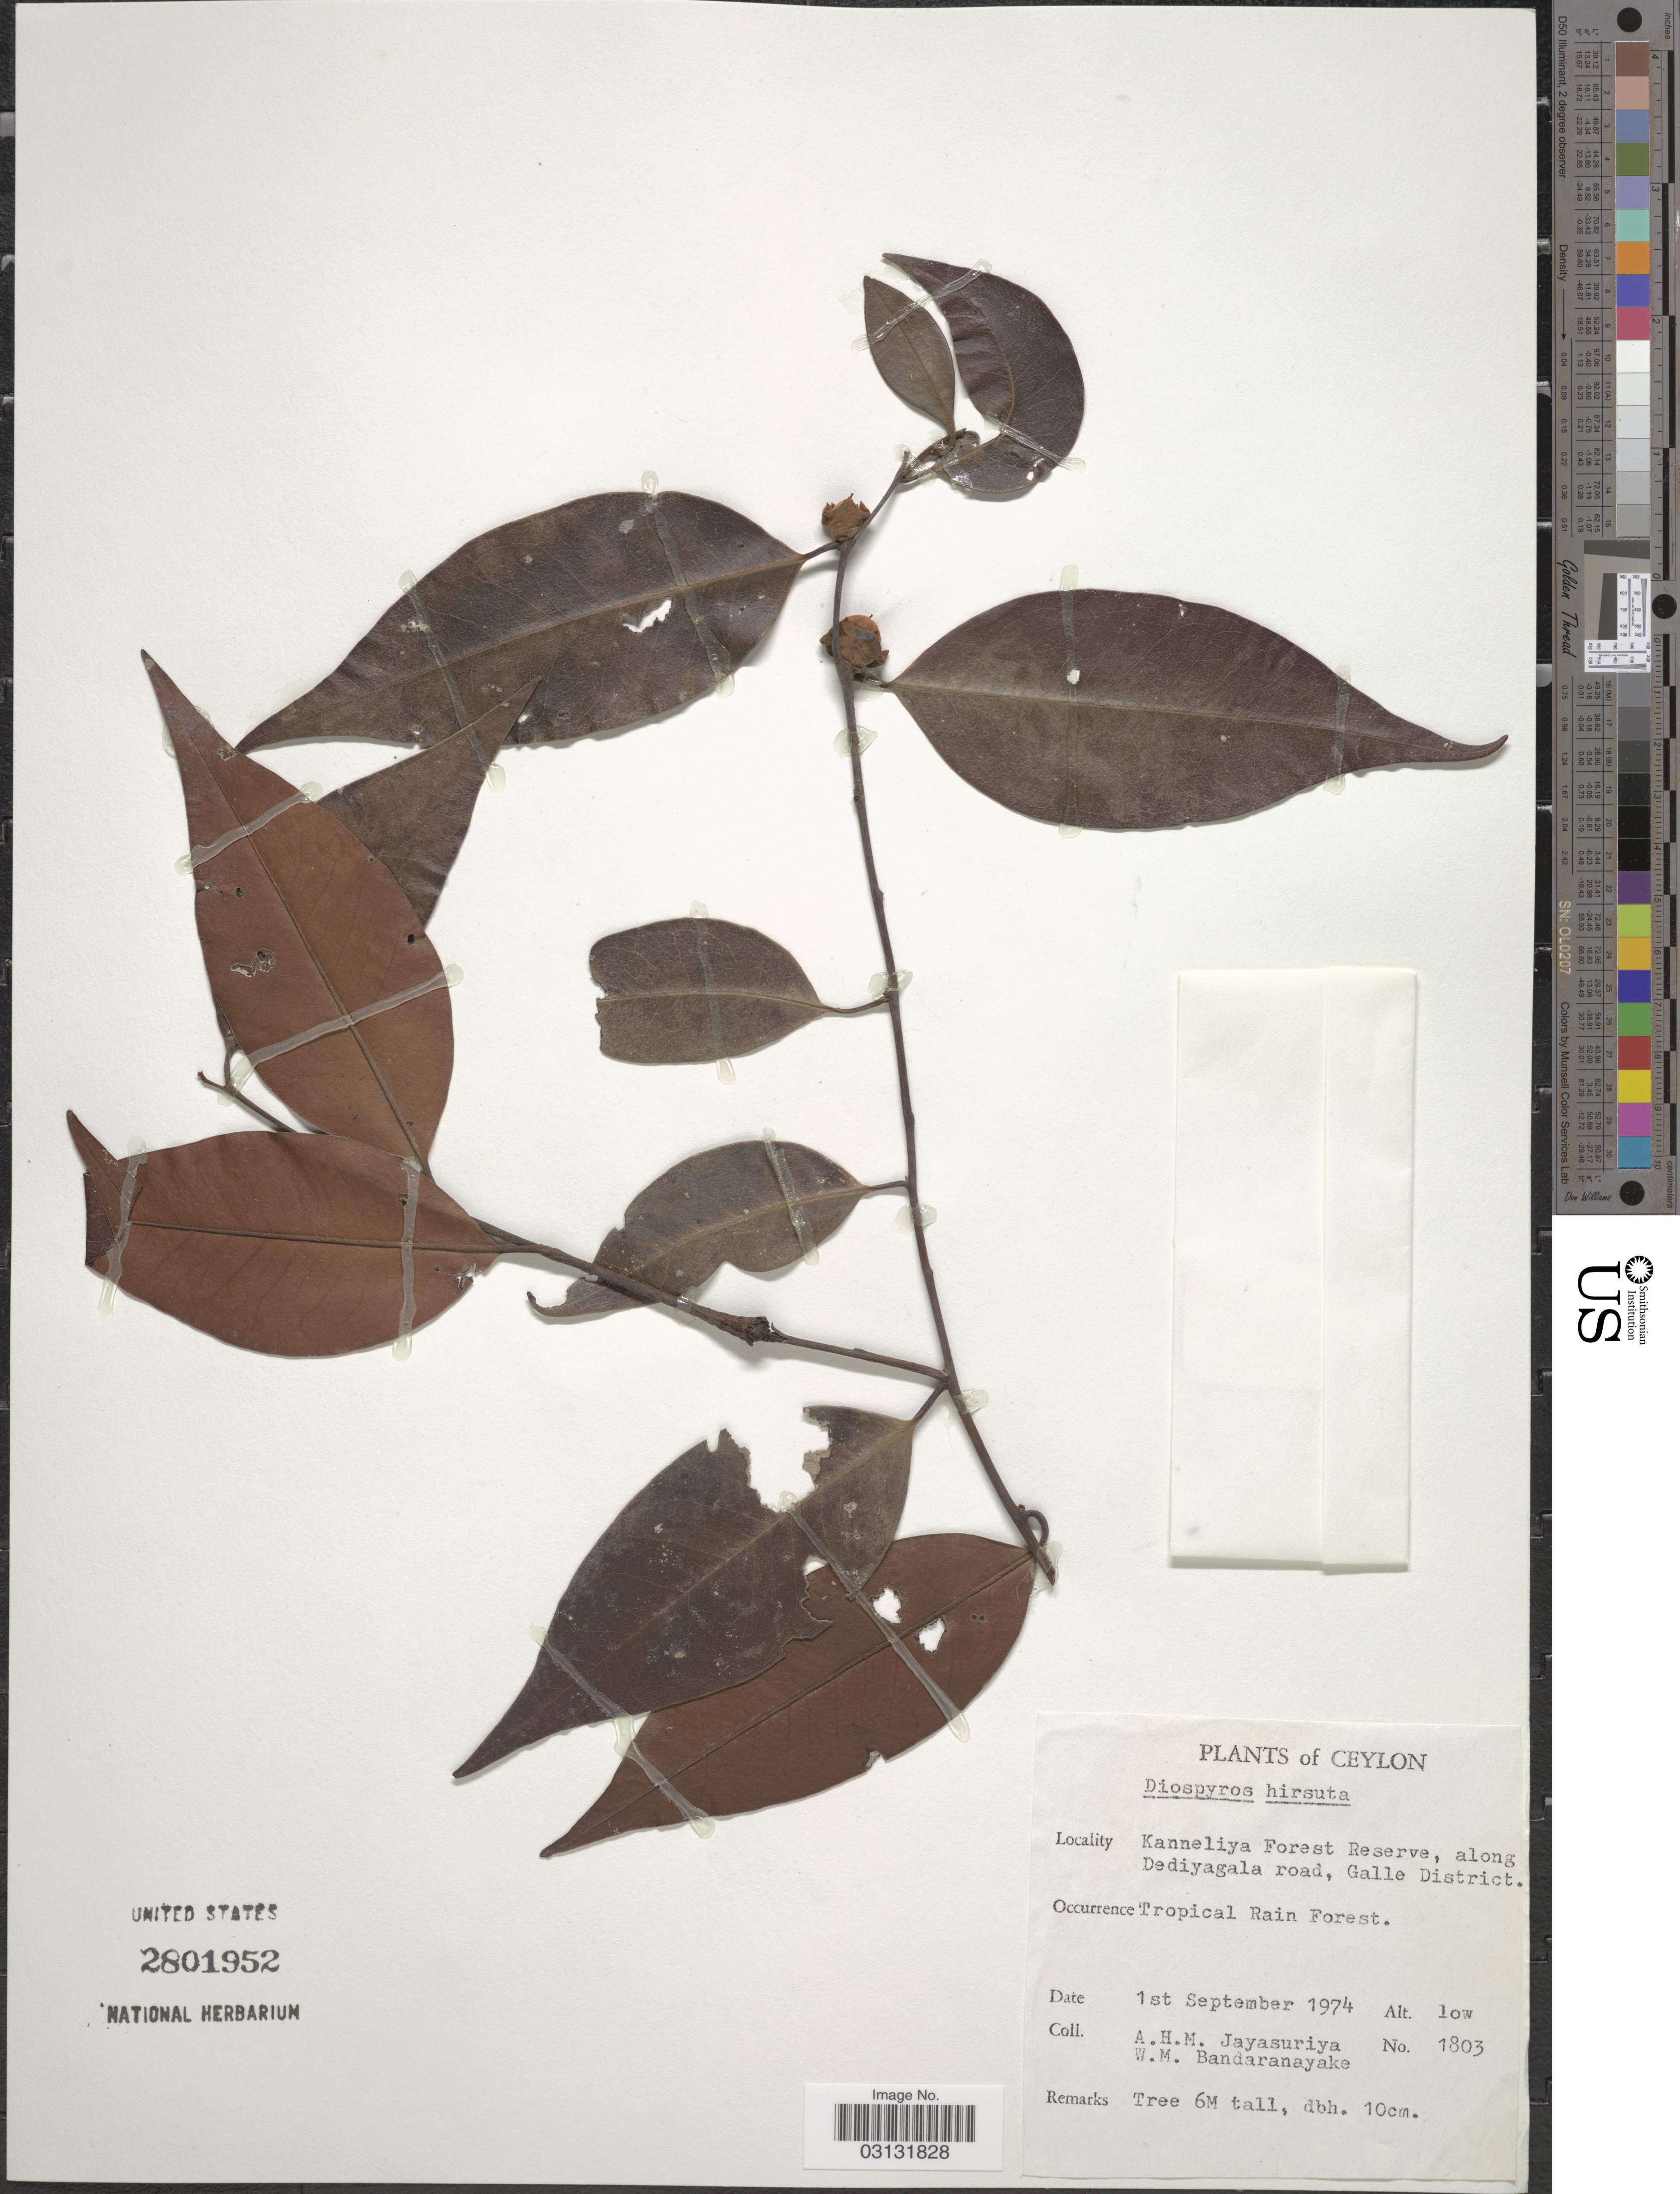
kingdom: Plantae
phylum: Tracheophyta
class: Magnoliopsida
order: Ericales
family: Ebenaceae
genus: Diospyros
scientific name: Diospyros hirsuta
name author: L. f.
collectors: A. H. Jayasuriya & W. Bandaranayake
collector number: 1803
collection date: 1974-09-01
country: Sri Lanka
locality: Ceylon. Kanneliya Forest Reserve, along Dediyagala road, Galle District. Tropical Rain Forest.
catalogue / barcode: US 2801952